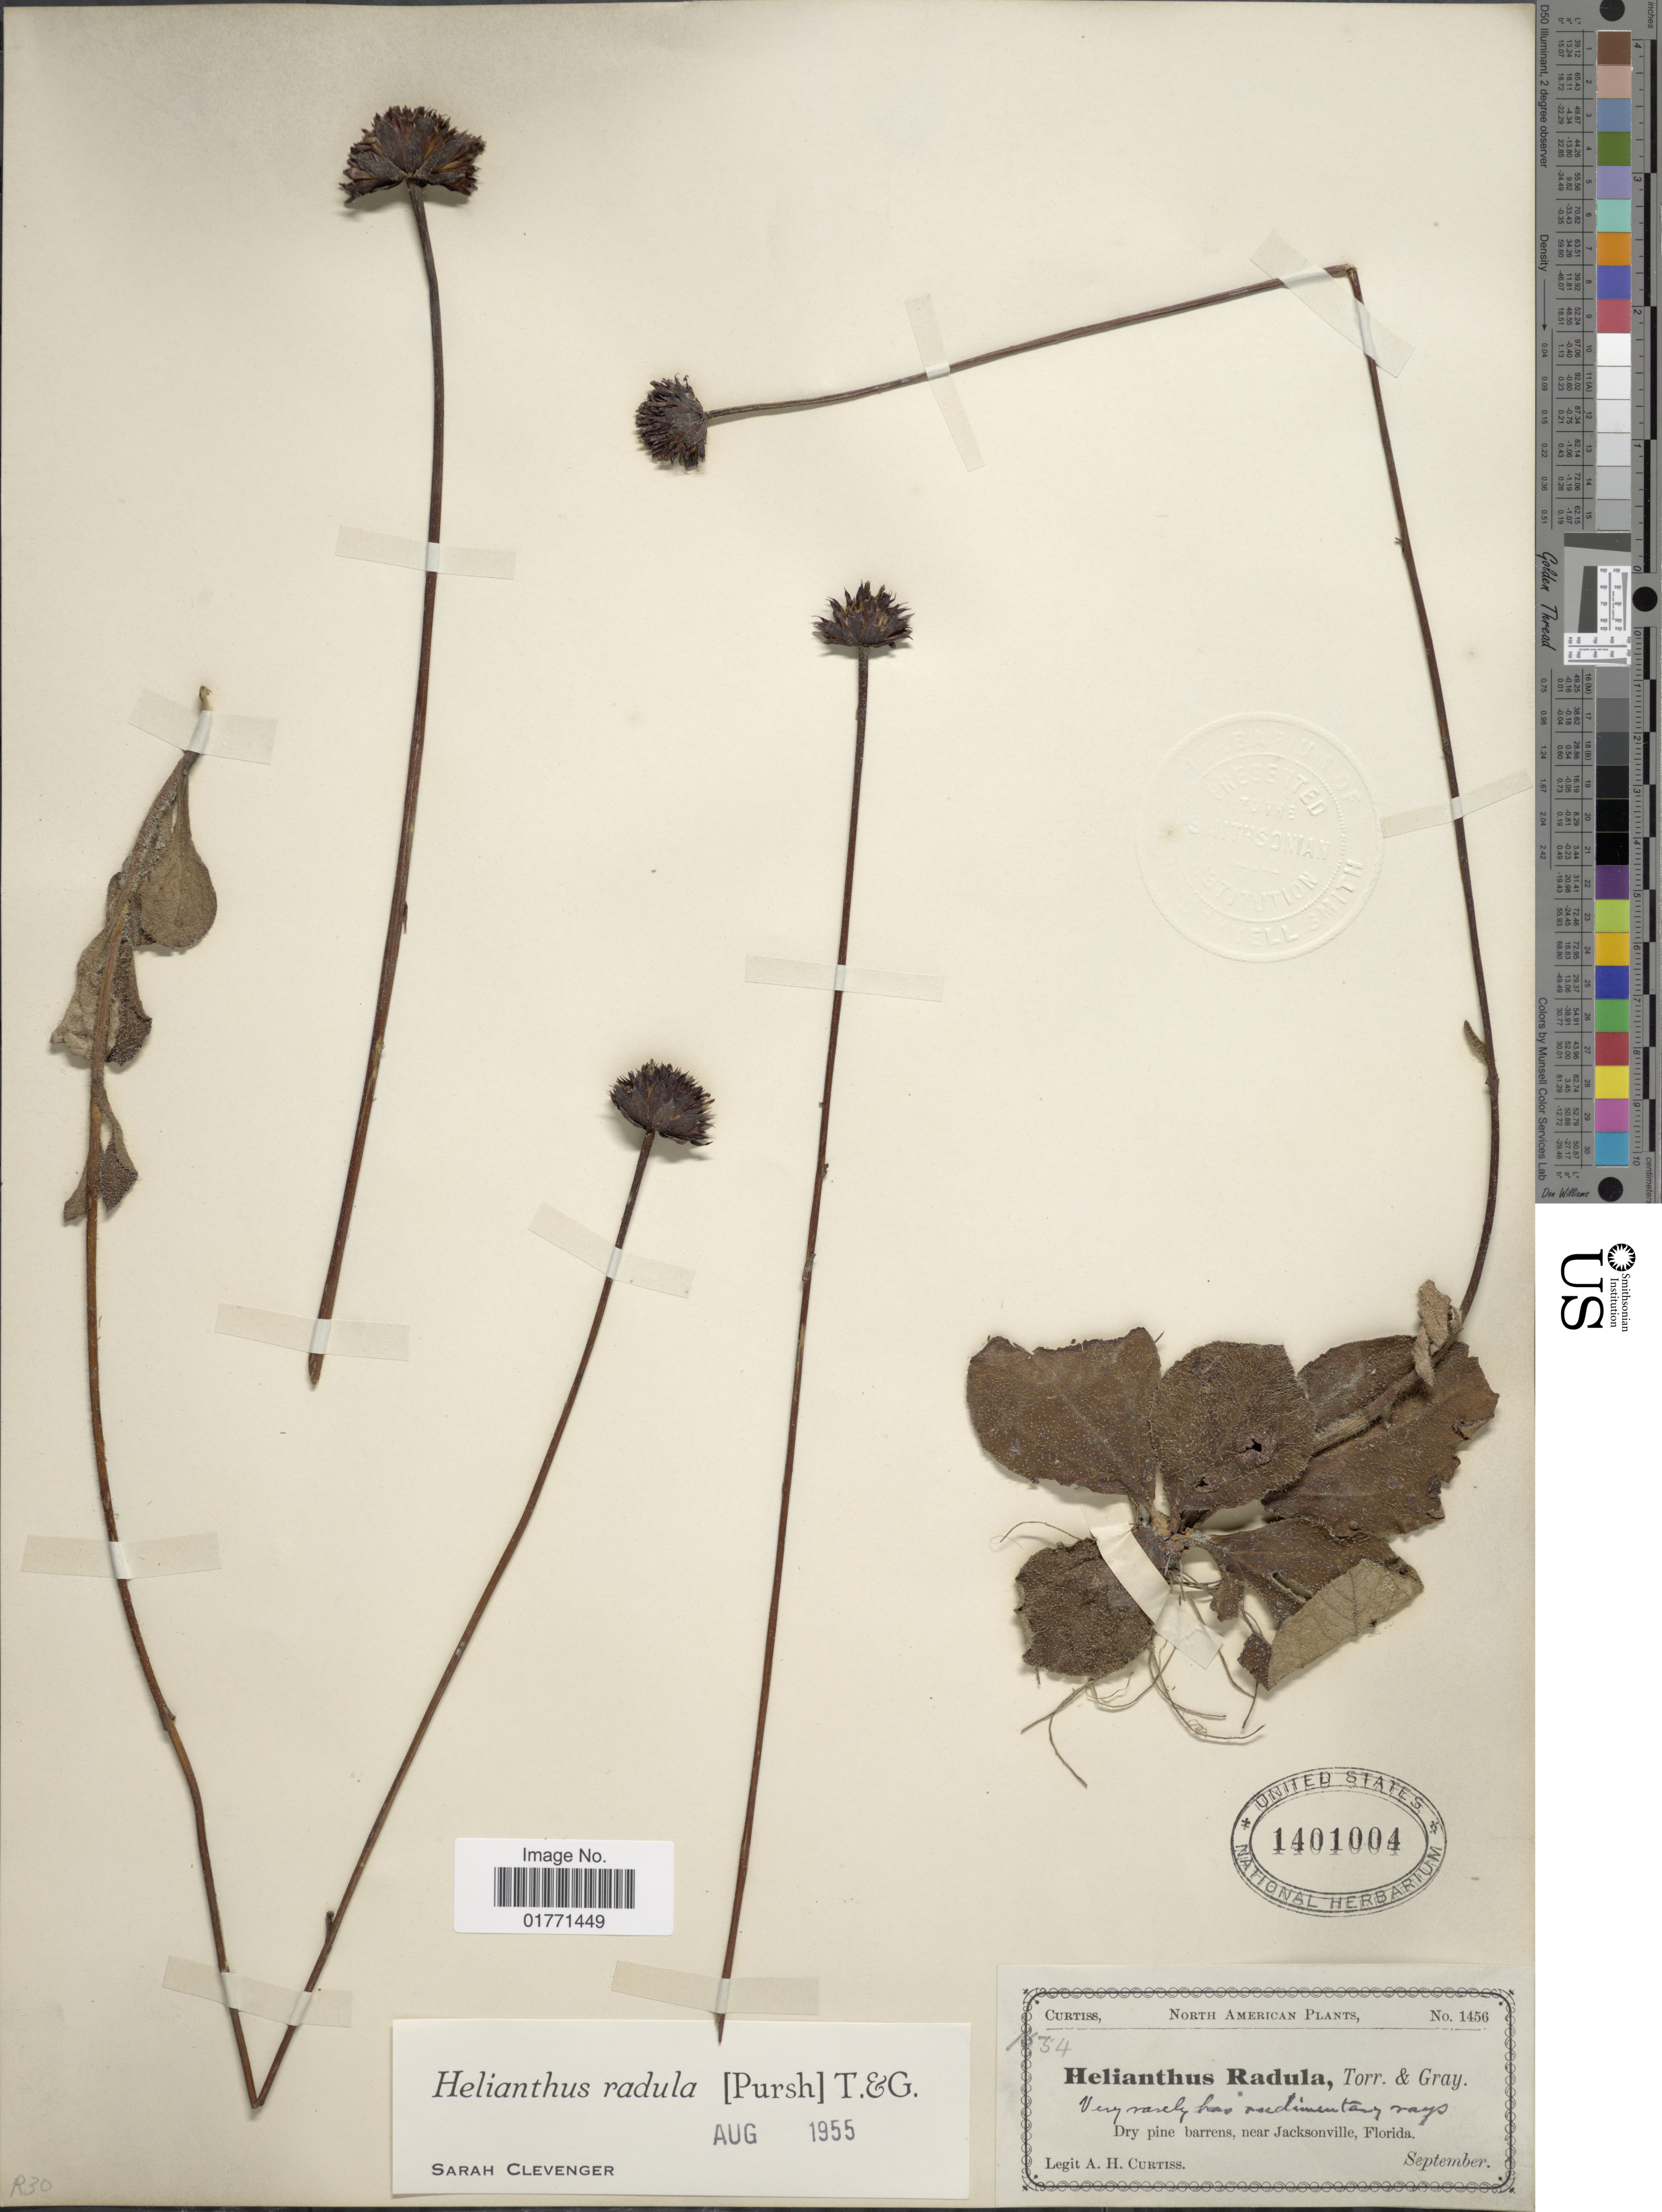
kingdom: Plantae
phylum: Tracheophyta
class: Magnoliopsida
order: Asterales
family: Asteraceae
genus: Helianthus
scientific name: Helianthus radula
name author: (Pursh) Torr. & A. Gray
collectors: A. H. Curtiss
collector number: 1456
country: United States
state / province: Florida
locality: Near Jacksonville, Florida. North American.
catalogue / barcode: US 1401004